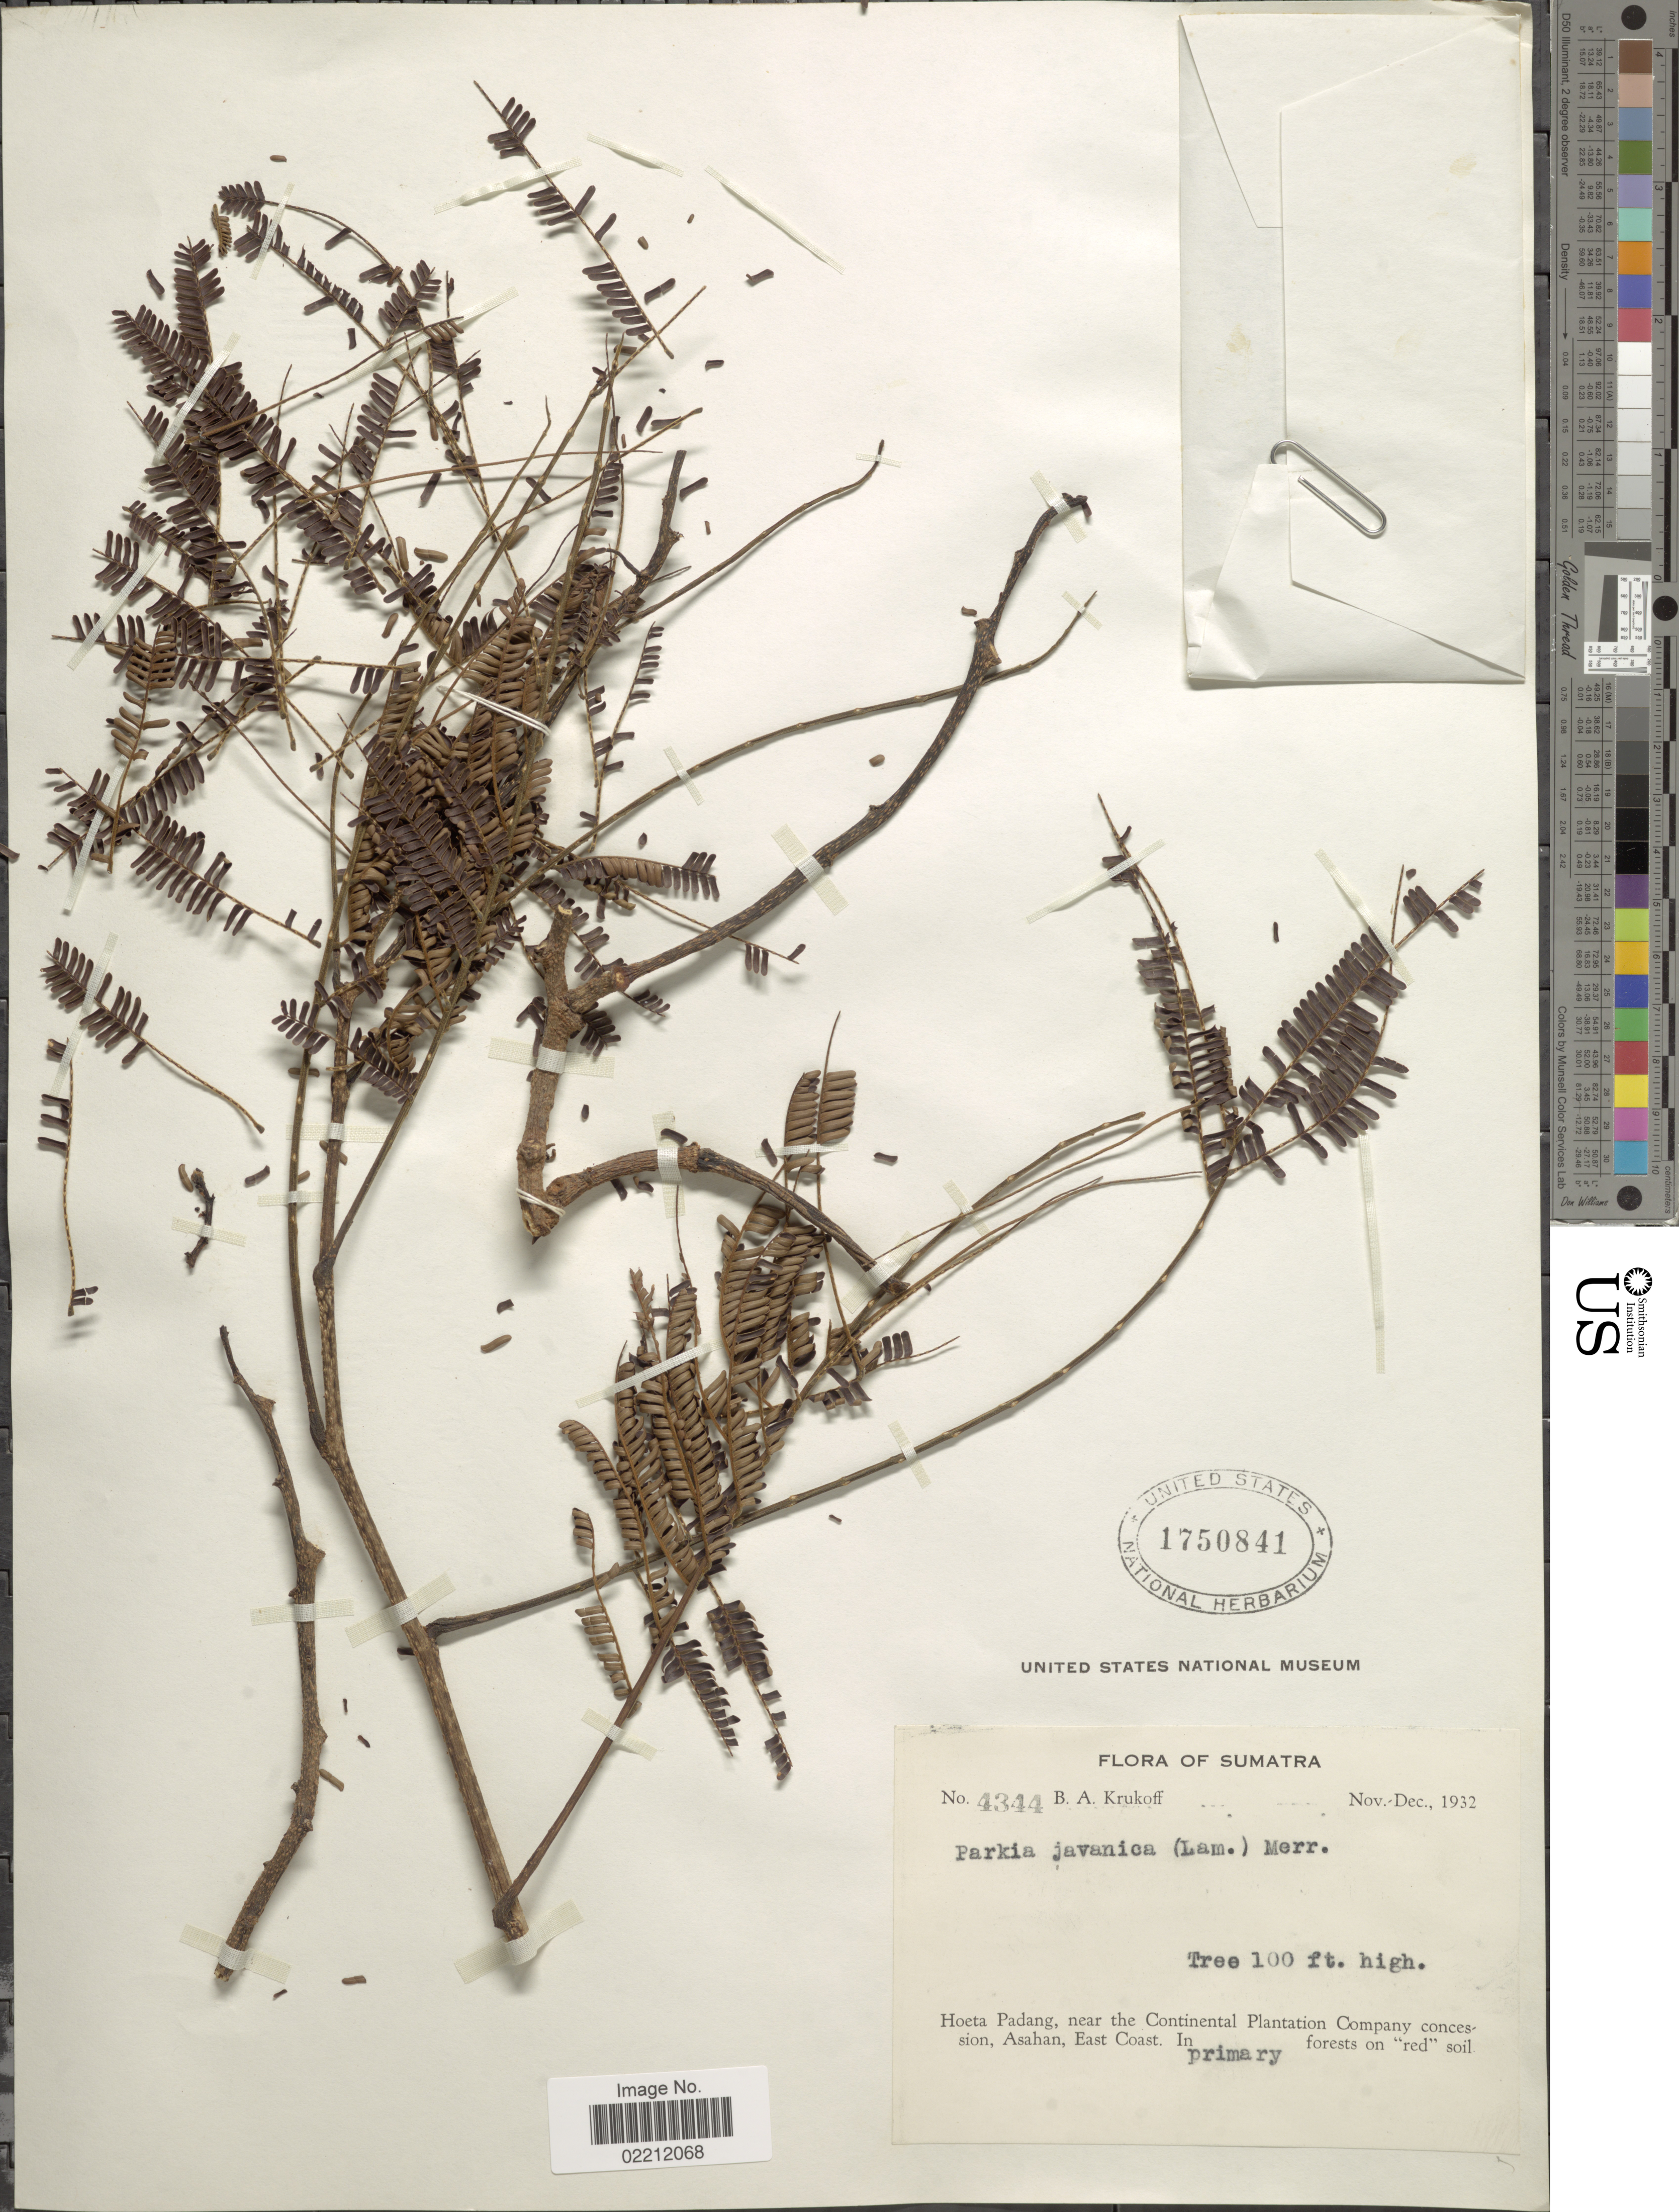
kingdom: Plantae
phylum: Tracheophyta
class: Magnoliopsida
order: Fabales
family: Fabaceae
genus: Parkia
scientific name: Parkia javanica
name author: (Lam.) Merr.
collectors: B. A. Krukoff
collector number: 4344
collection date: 1932-11/1932-12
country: Indonesia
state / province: Sumatra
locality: Sumatra, Hoeta Padang, near the Continental Plantation Company concession, Asahan, east Coast.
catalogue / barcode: US 1750841